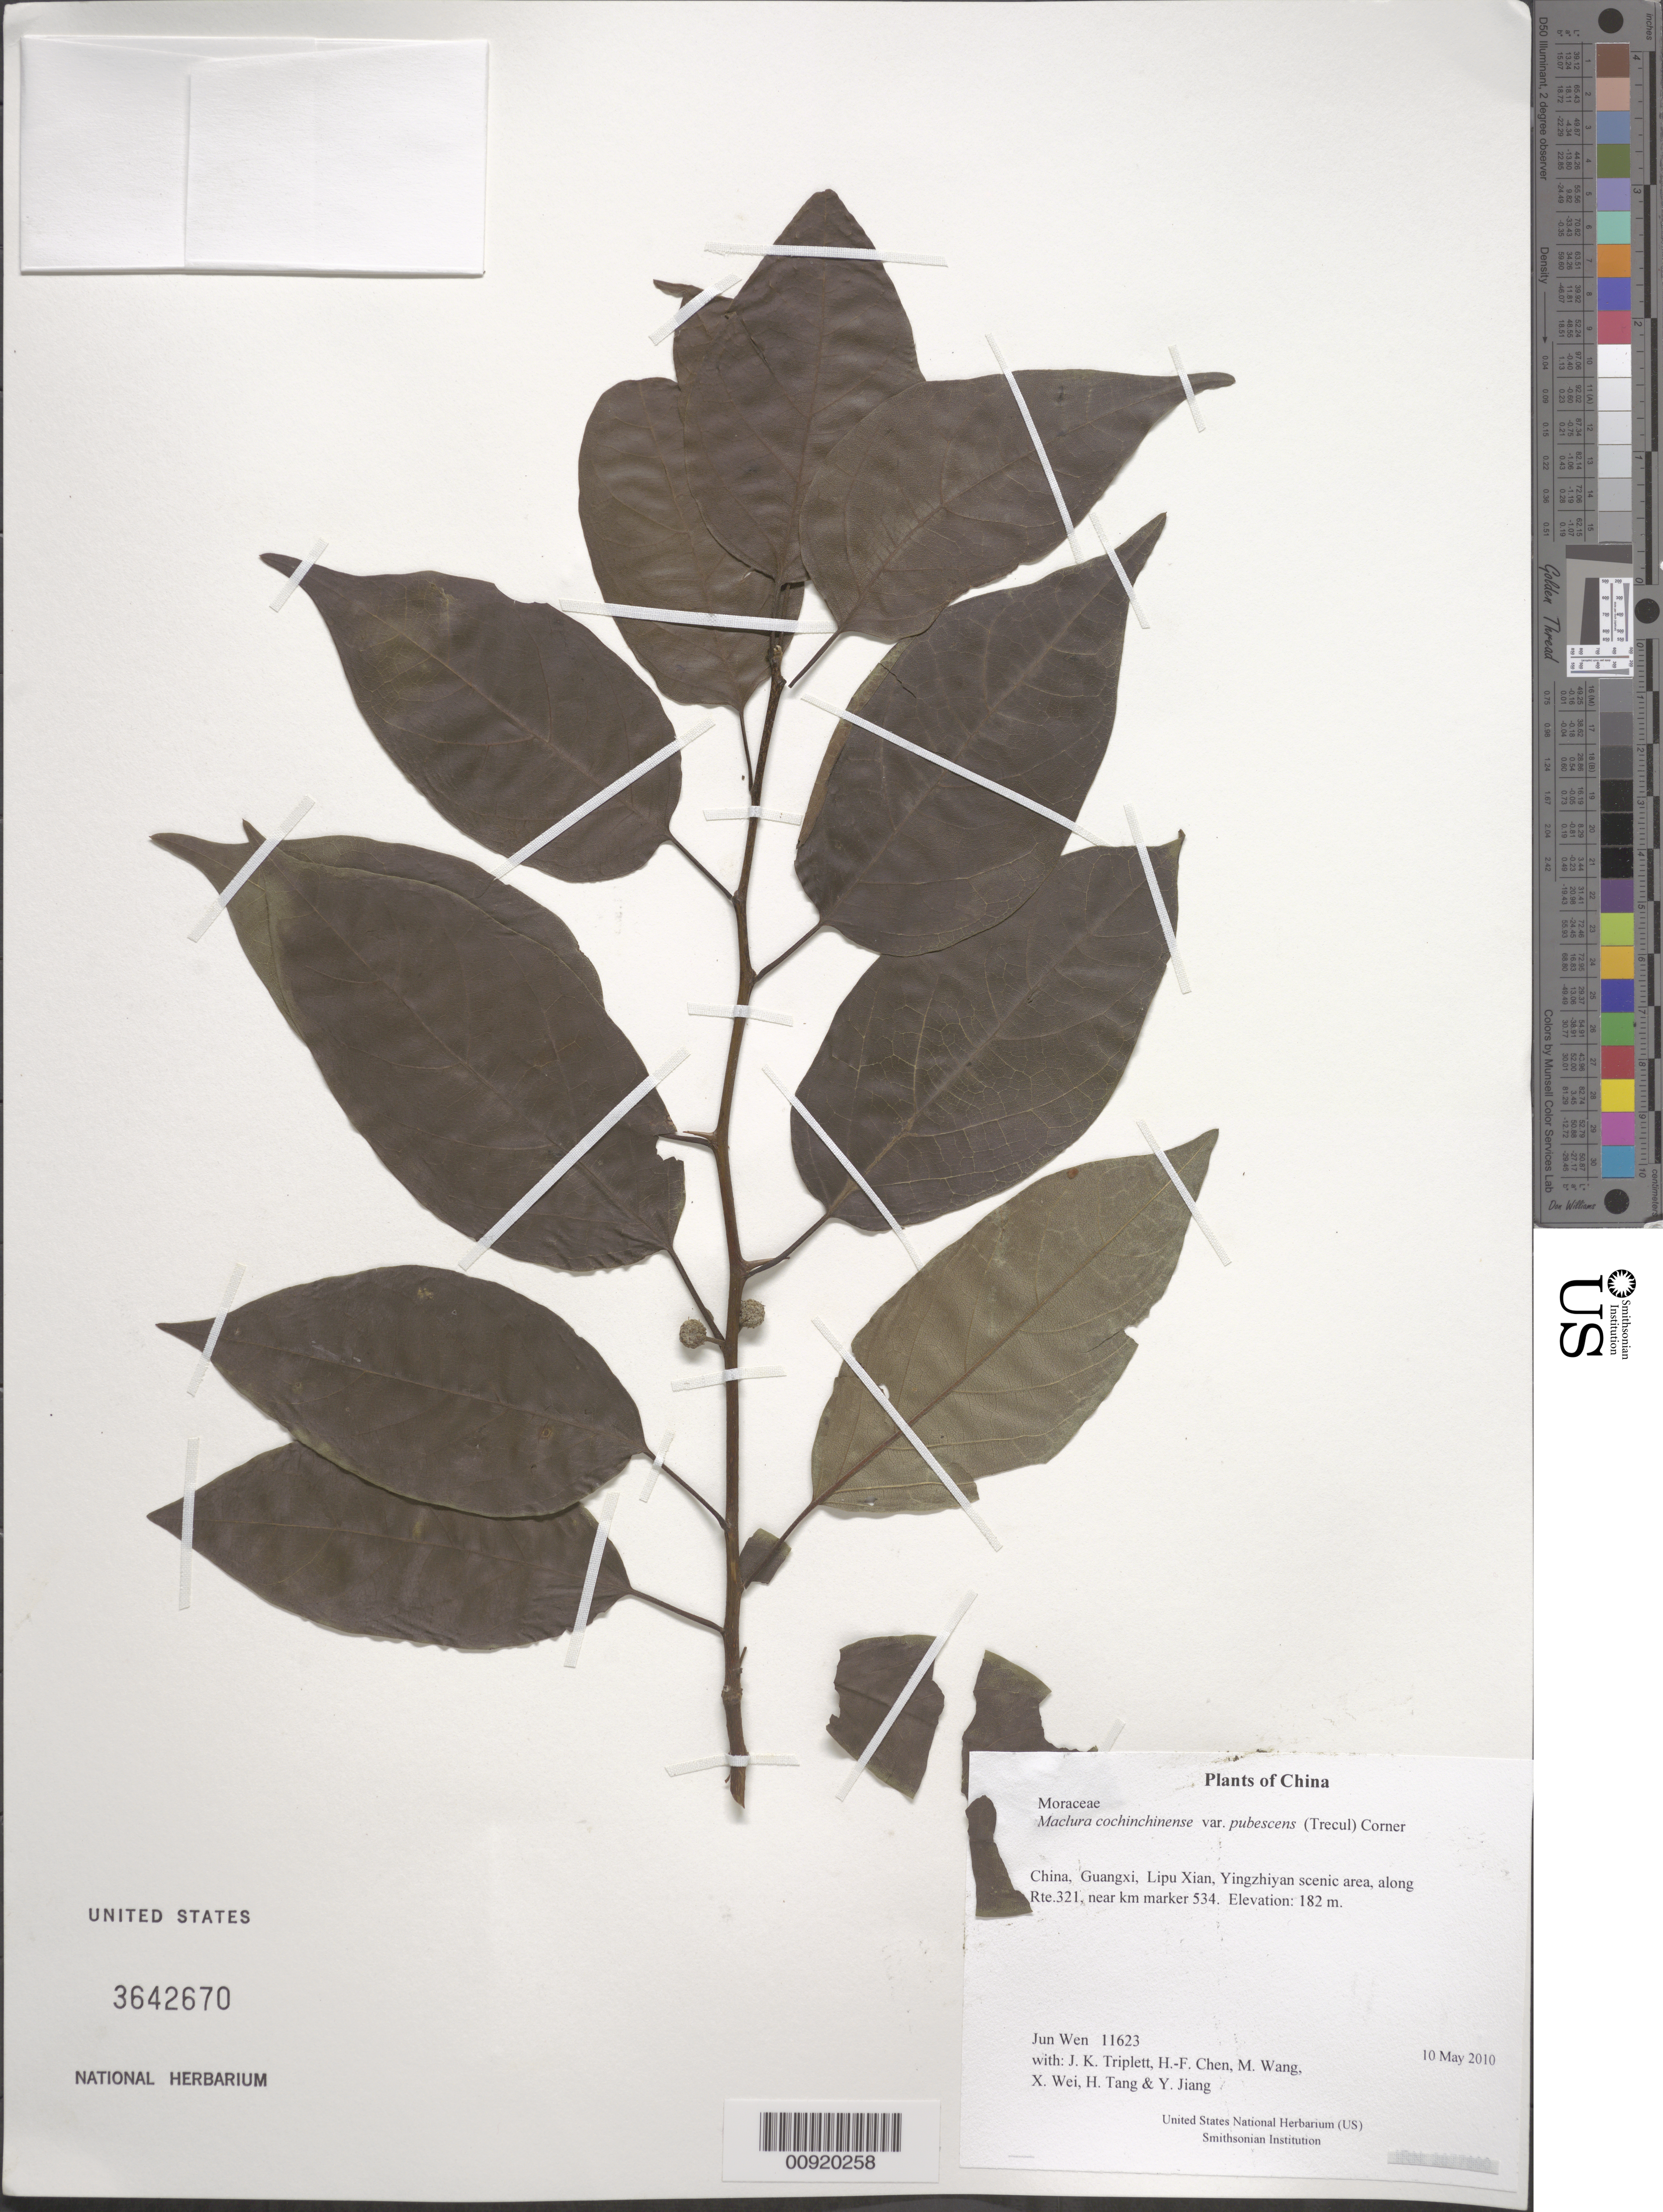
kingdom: Plantae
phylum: Tracheophyta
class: Magnoliopsida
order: Rosales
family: Moraceae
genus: Maclura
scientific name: Maclura cochinchinensis var. pubescens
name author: (Trécul) Corner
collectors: J. Wen, J. K. Triplett, H.-F. Chen, M. Wang, X. Wei, H. Tang & Y. Jiang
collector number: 11623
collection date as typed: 10 May 2010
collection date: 2010-05-10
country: China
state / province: Guangxi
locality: Lipu Xian, Yingzhiyan scenic area, along Rte.321, near km marker 534.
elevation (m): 182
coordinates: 24 38.666 N, 110 25.183 E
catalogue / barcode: US 3642670